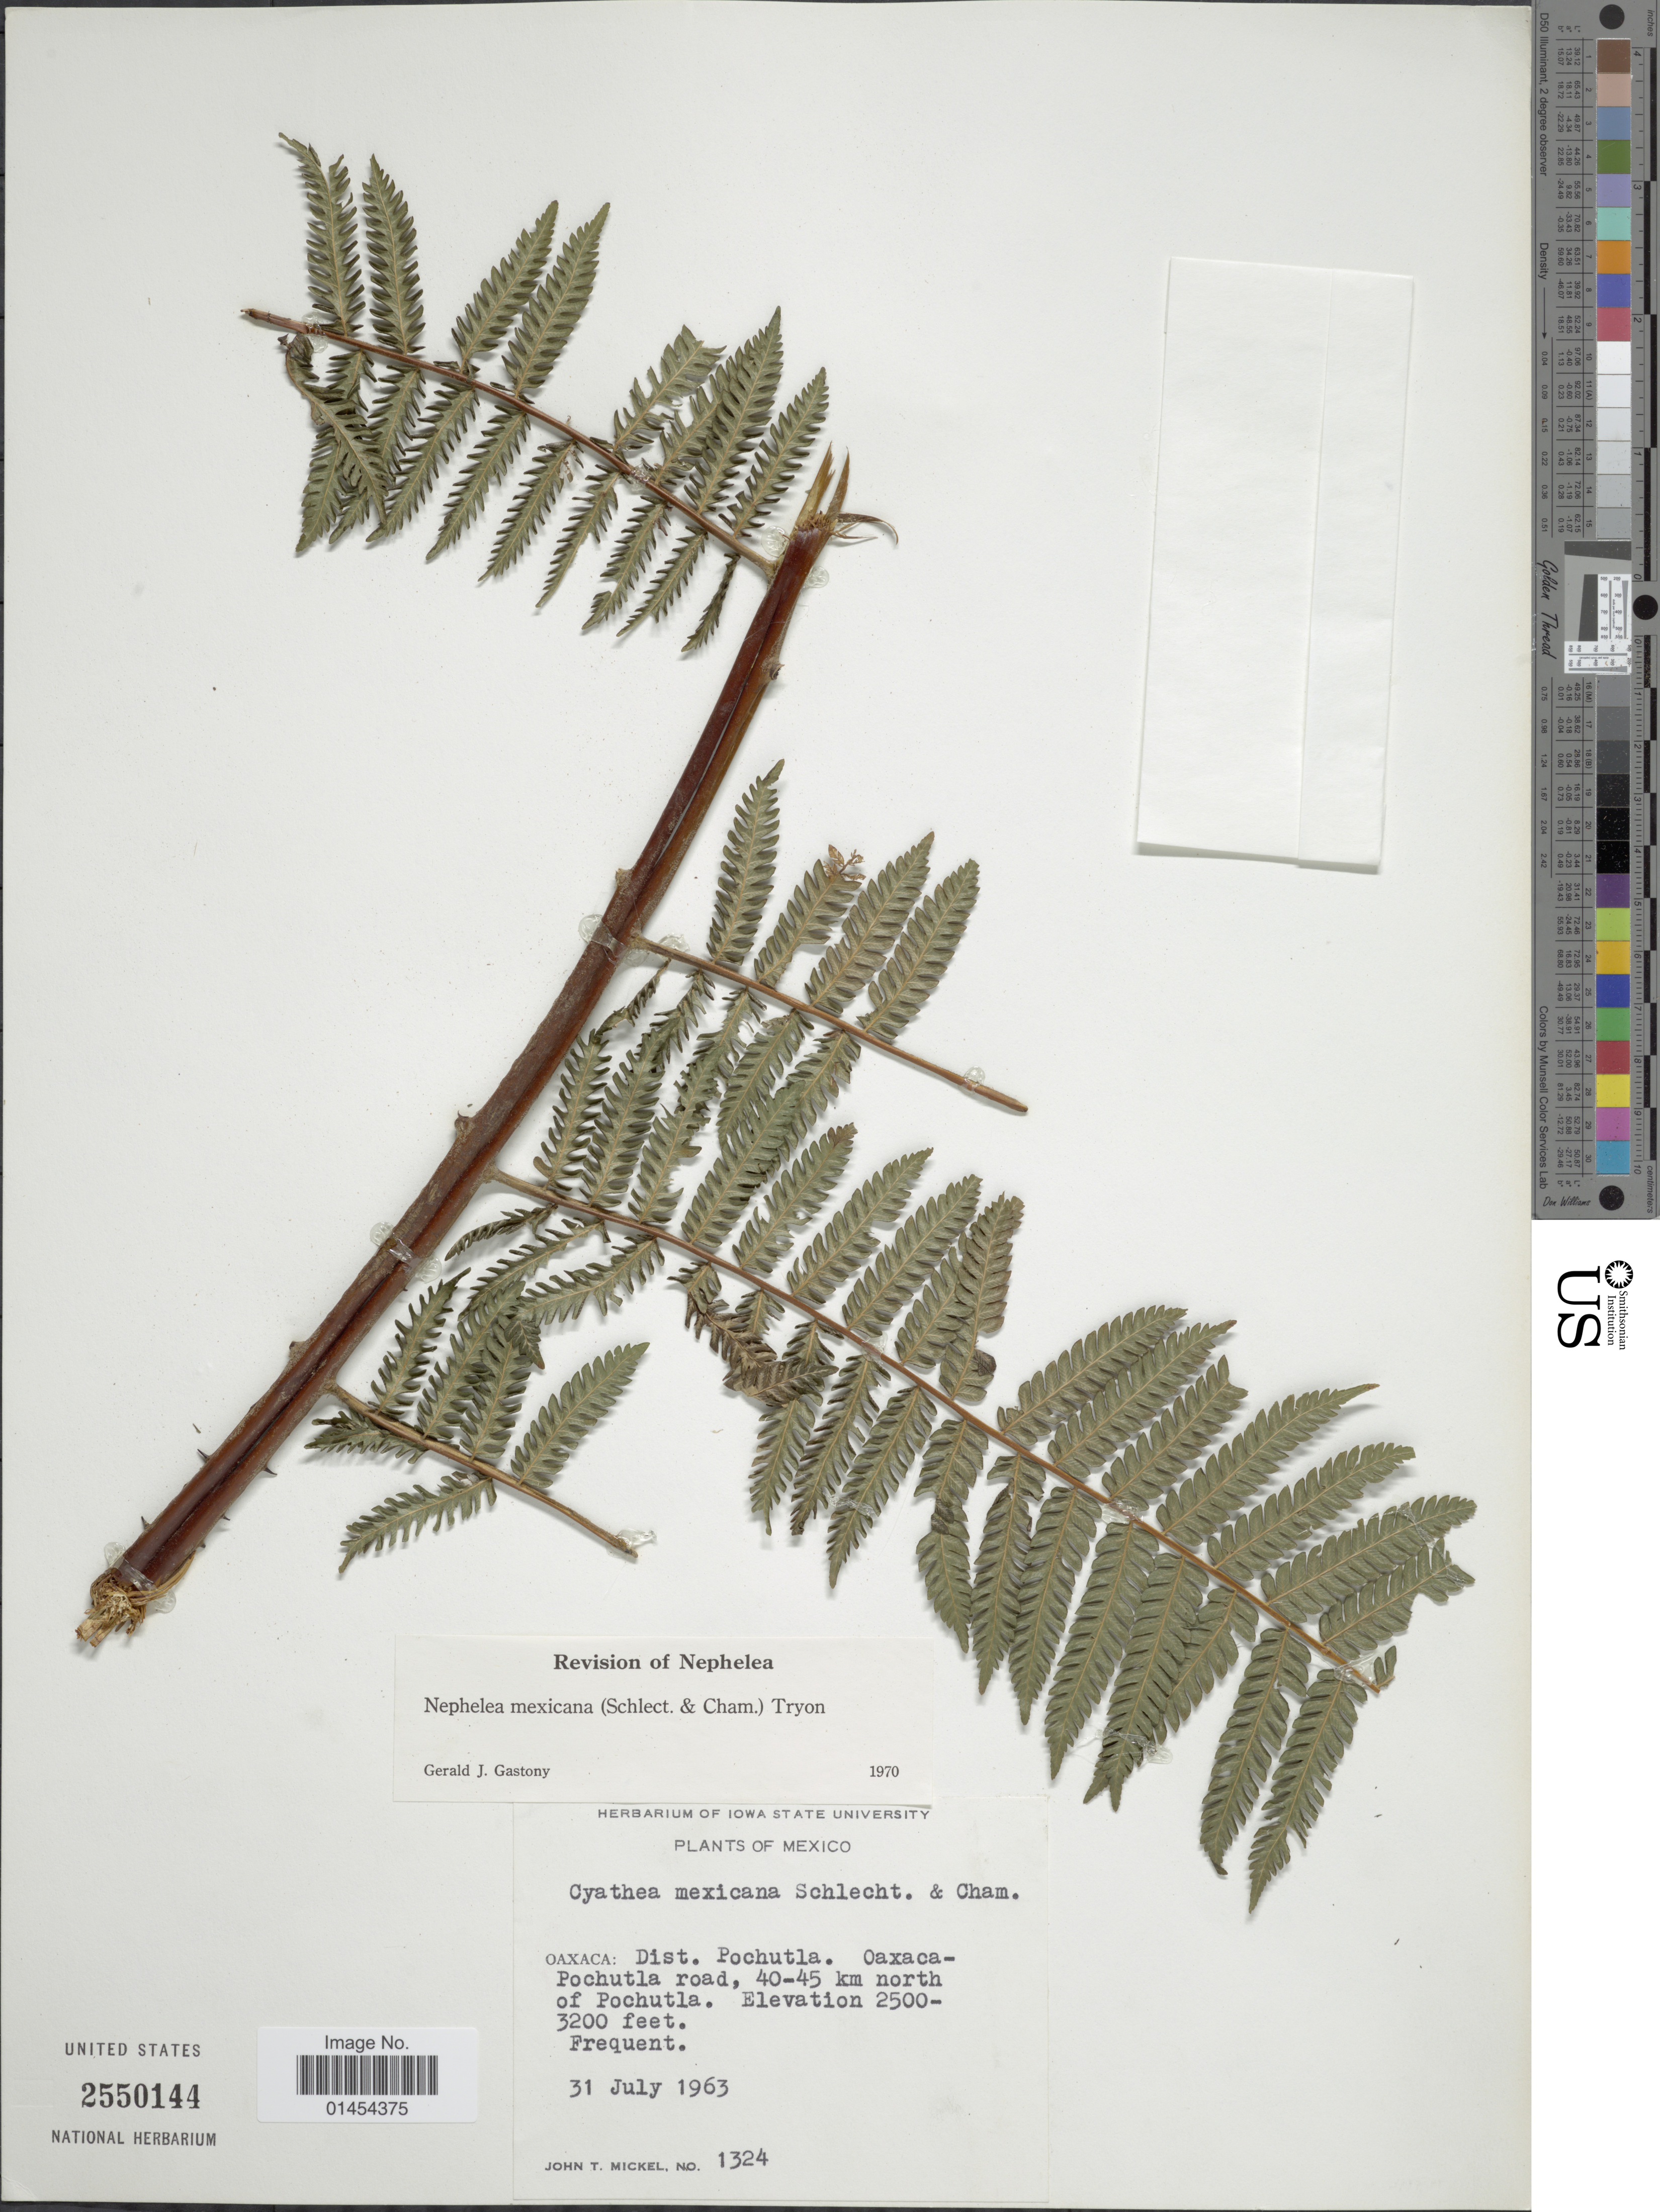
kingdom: Plantae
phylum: Tracheophyta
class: Polypodiopsida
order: Cyatheales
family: Cyatheaceae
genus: Alsophila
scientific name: Alsophila firma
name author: (Baker) D.S. Conant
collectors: J. T. Mickel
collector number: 1324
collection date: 1963-07-31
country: Mexico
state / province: Oaxaca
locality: Dist. Pochutla. Oaxaca-Pochutla road, 40-45 km north of Pochutla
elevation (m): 762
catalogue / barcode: US 2550144